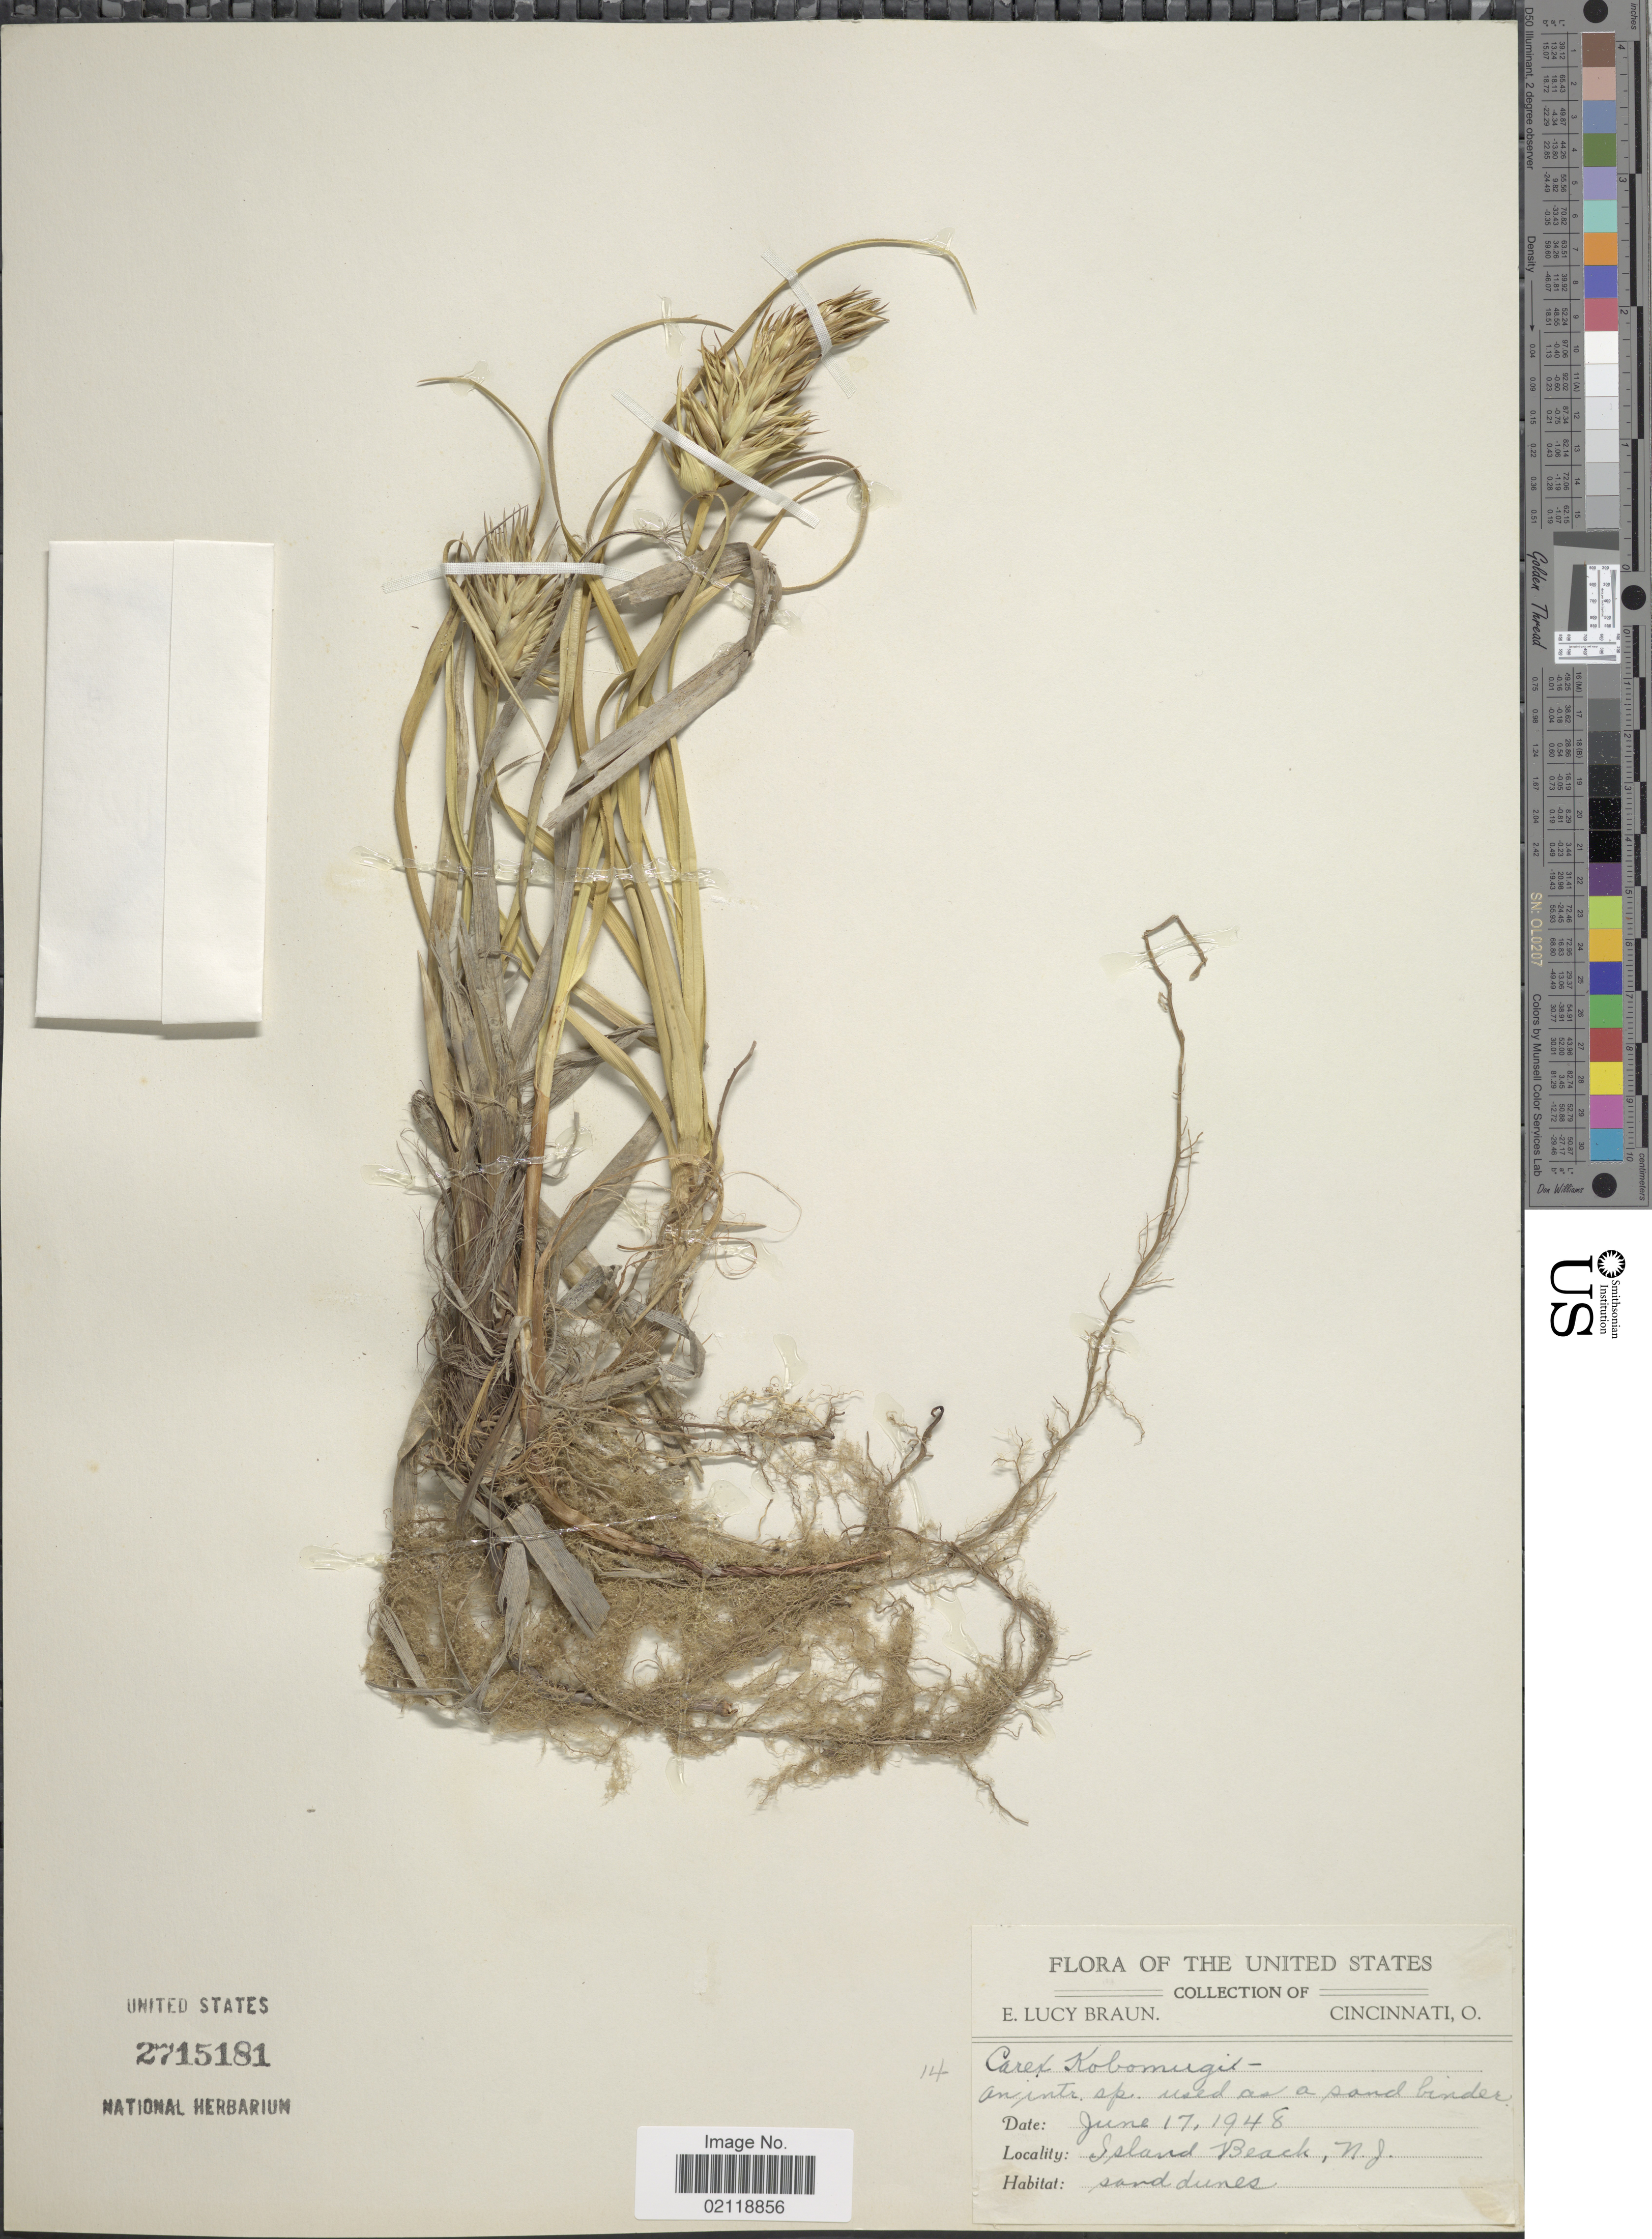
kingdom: Plantae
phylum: Tracheophyta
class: Liliopsida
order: Poales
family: Cyperaceae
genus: Carex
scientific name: Carex kobomugi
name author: Ohwi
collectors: E. L. Braun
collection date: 1948-06-17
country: United States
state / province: New Jersey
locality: Island Beach, sand dunes.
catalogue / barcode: US 2715181